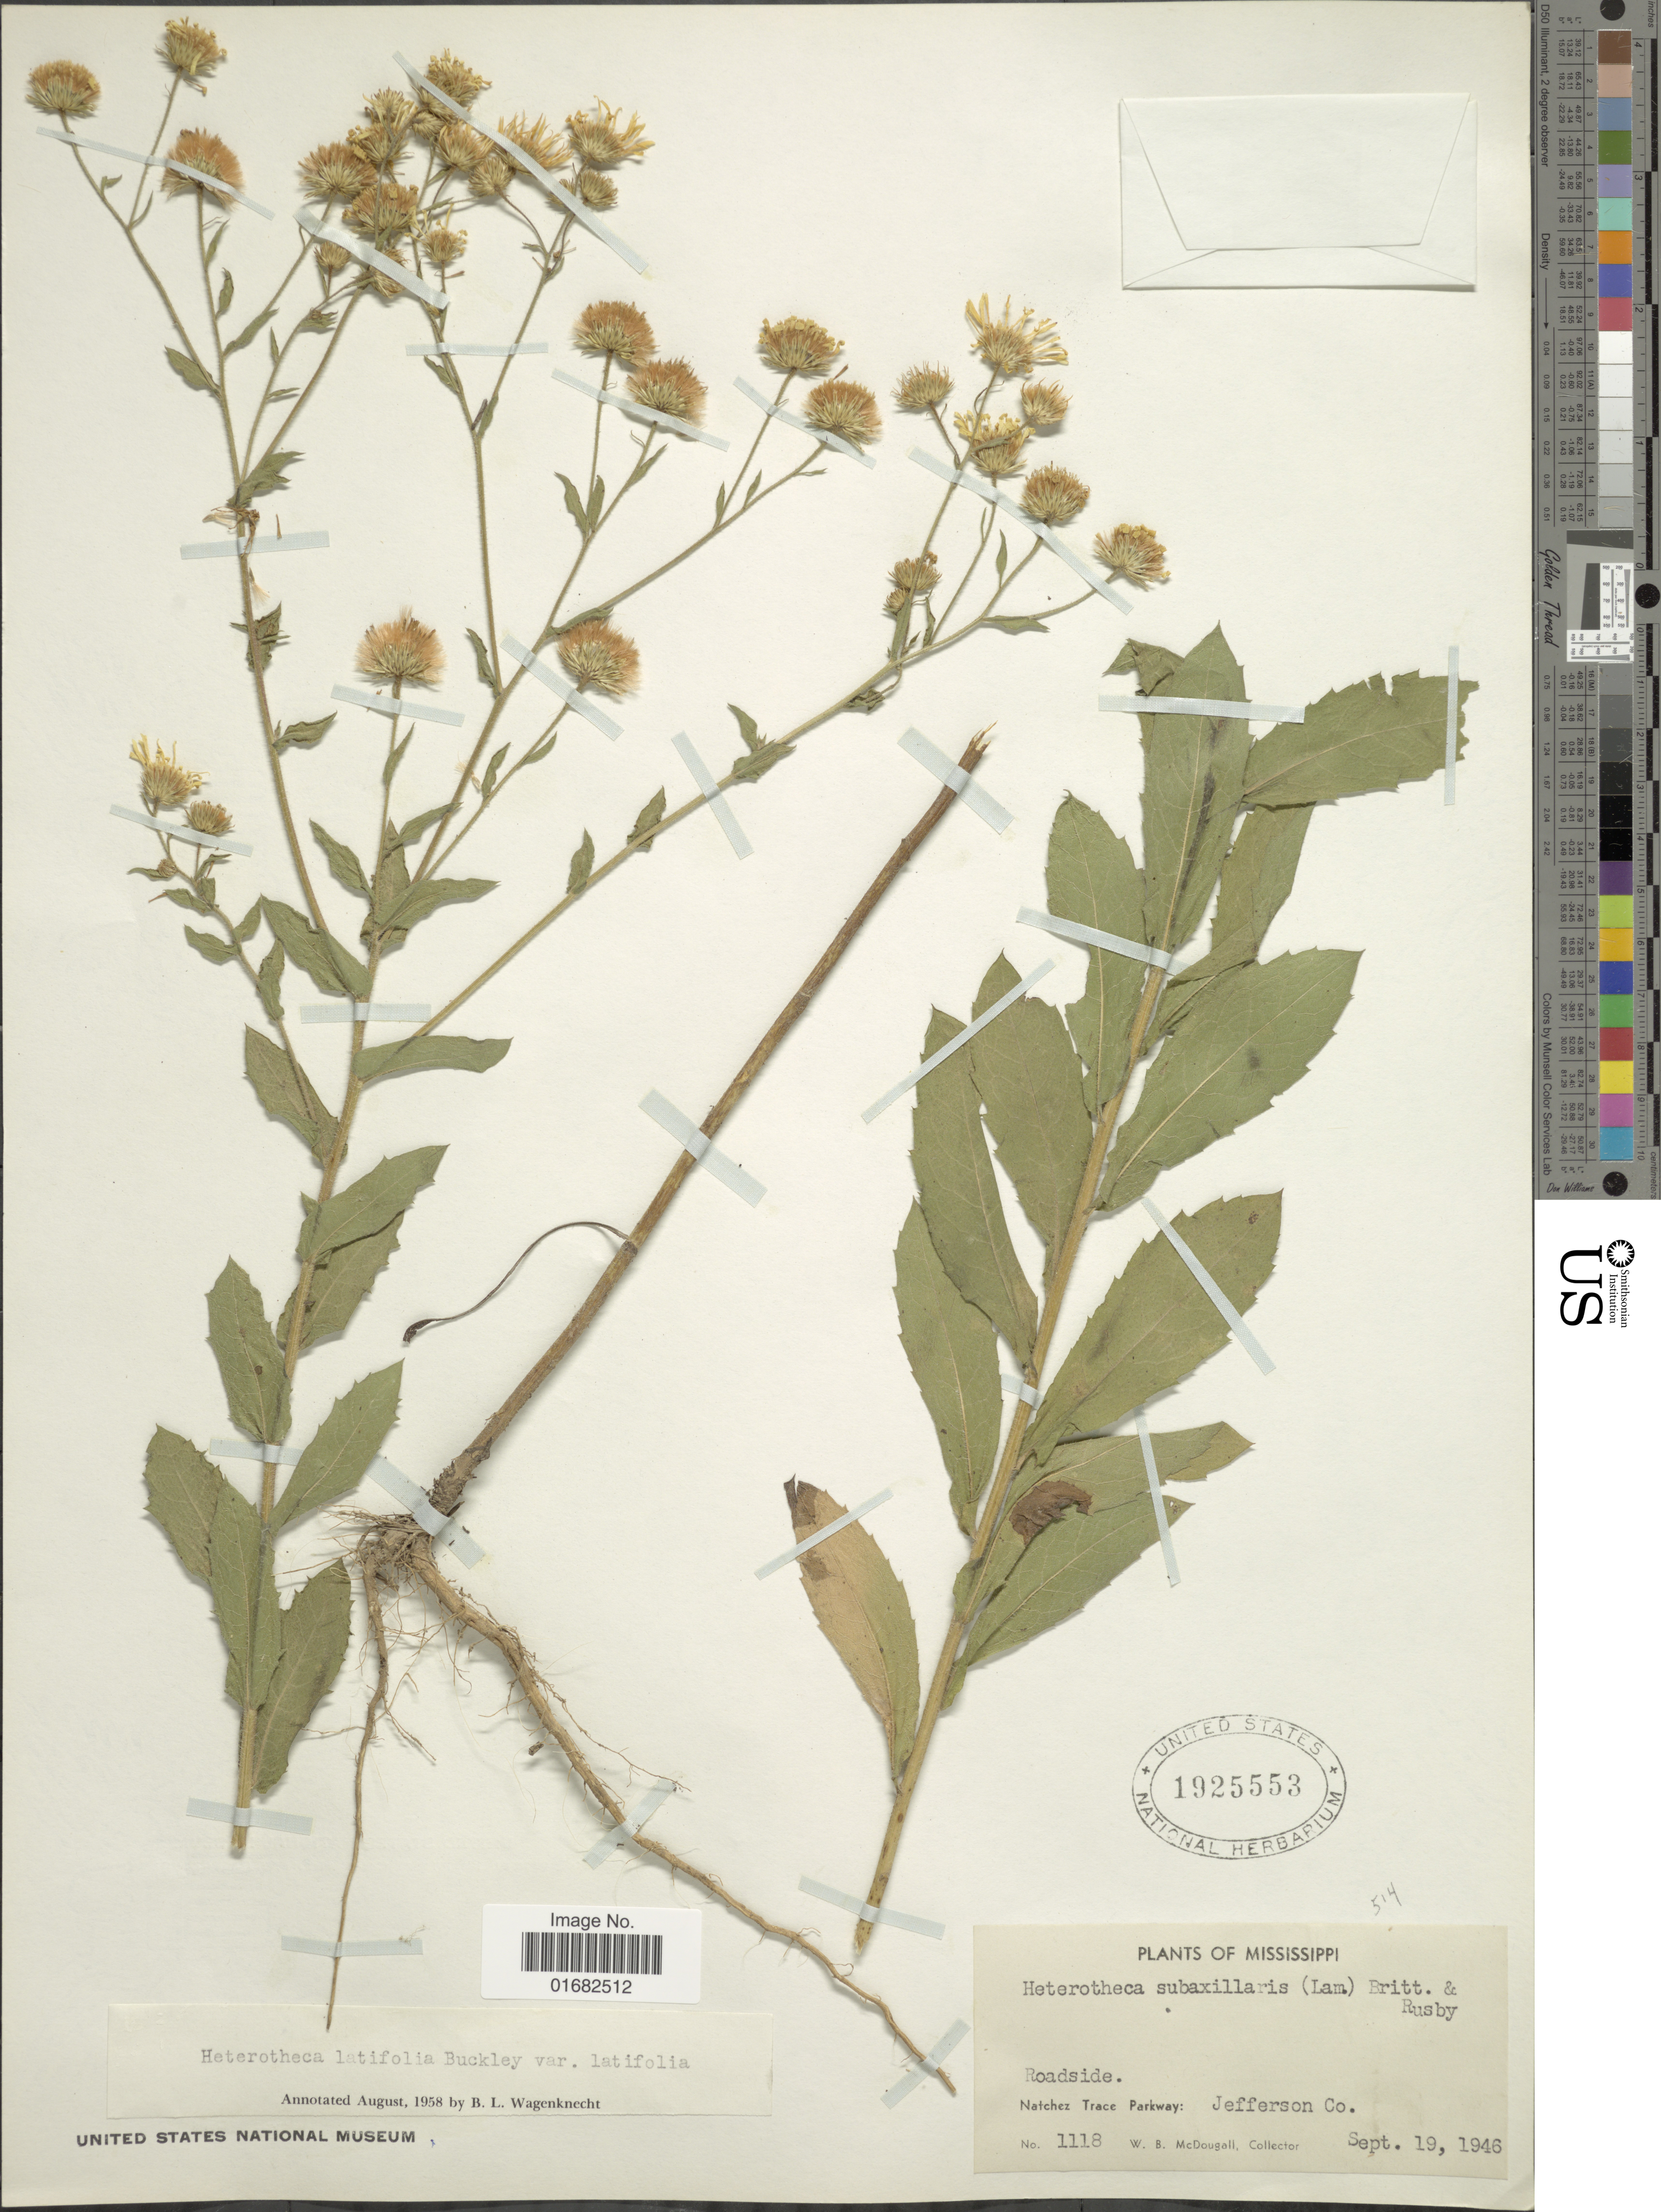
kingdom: Plantae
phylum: Tracheophyta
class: Magnoliopsida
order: Asterales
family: Asteraceae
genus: Heterotheca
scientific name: Heterotheca latifolia var. latifolia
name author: Buckley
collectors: W. B. McDougall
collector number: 1118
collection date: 1946-09-19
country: United States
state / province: Mississippi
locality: Natchez Trace Parkway: Jefferson Co.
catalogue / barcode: US 1925553